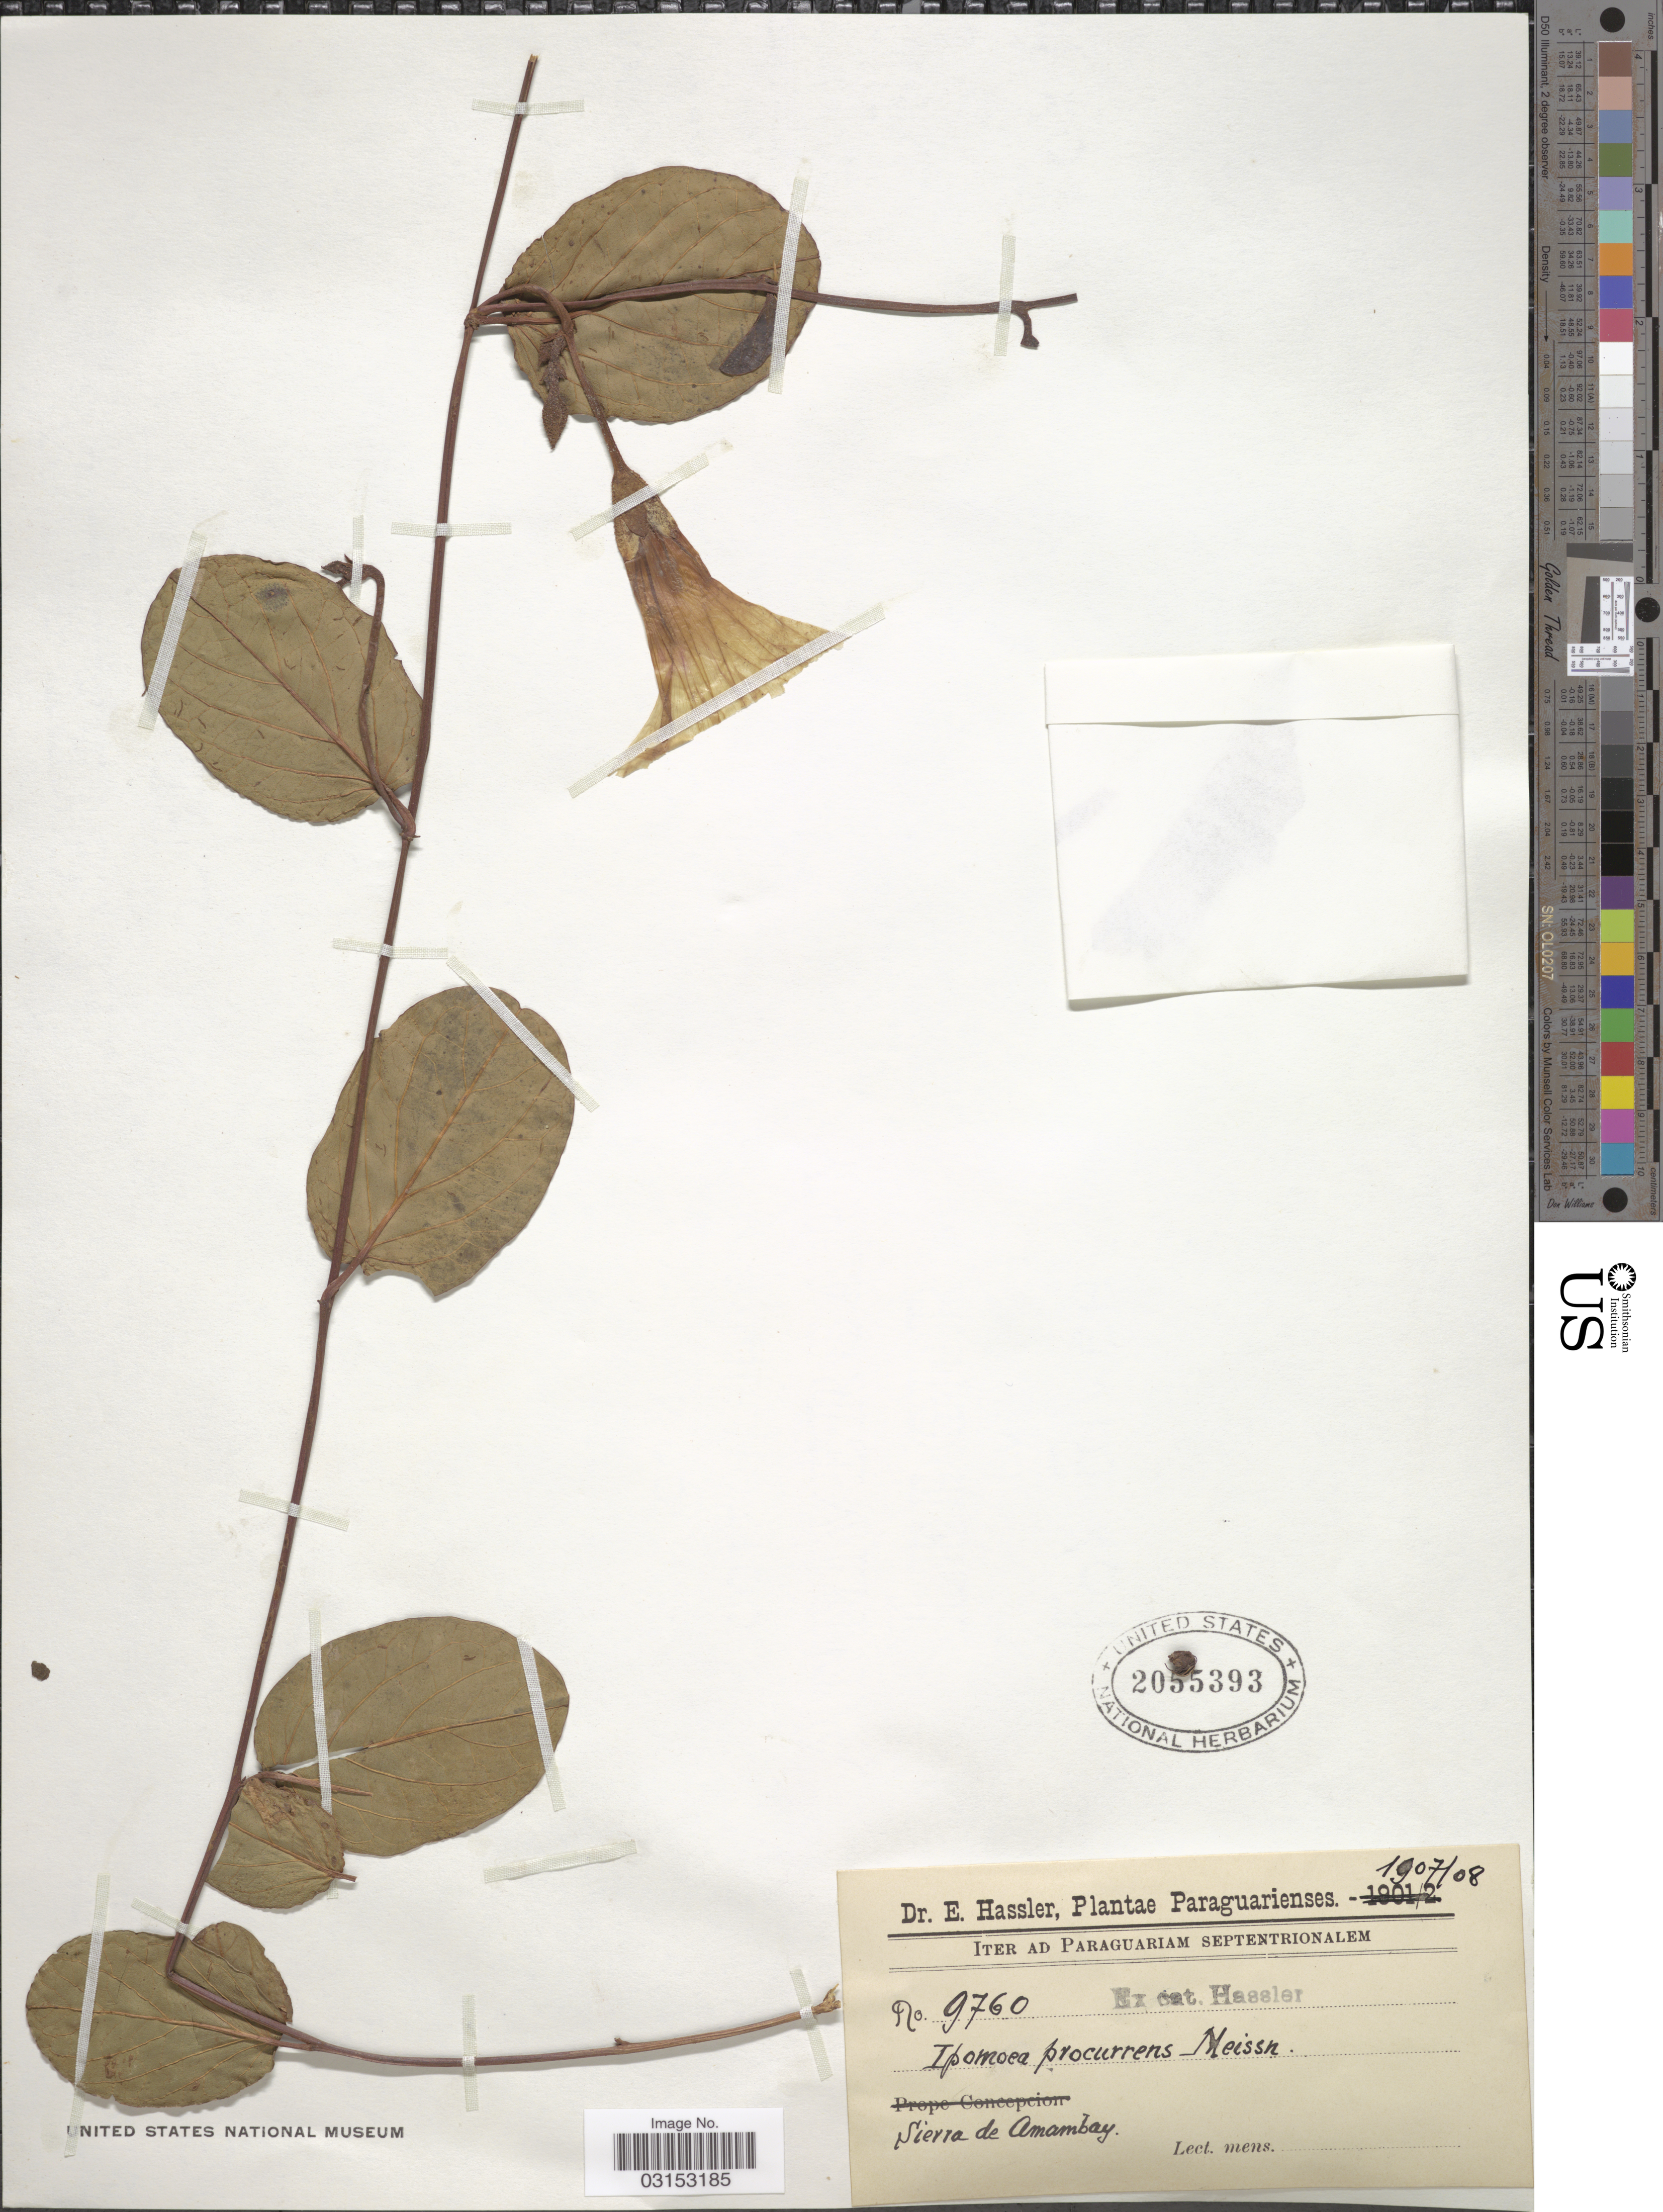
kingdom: Plantae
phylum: Tracheophyta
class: Magnoliopsida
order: Solanales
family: Convolvulaceae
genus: Ipomoea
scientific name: Ipomoea procurrens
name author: Meisn. in Mart.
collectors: E. Hassler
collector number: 9760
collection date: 1907/1908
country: Paraguay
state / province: Amambay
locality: Paraguariam Septentrionalem, Sierra de Amambay.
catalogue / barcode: US 2055393